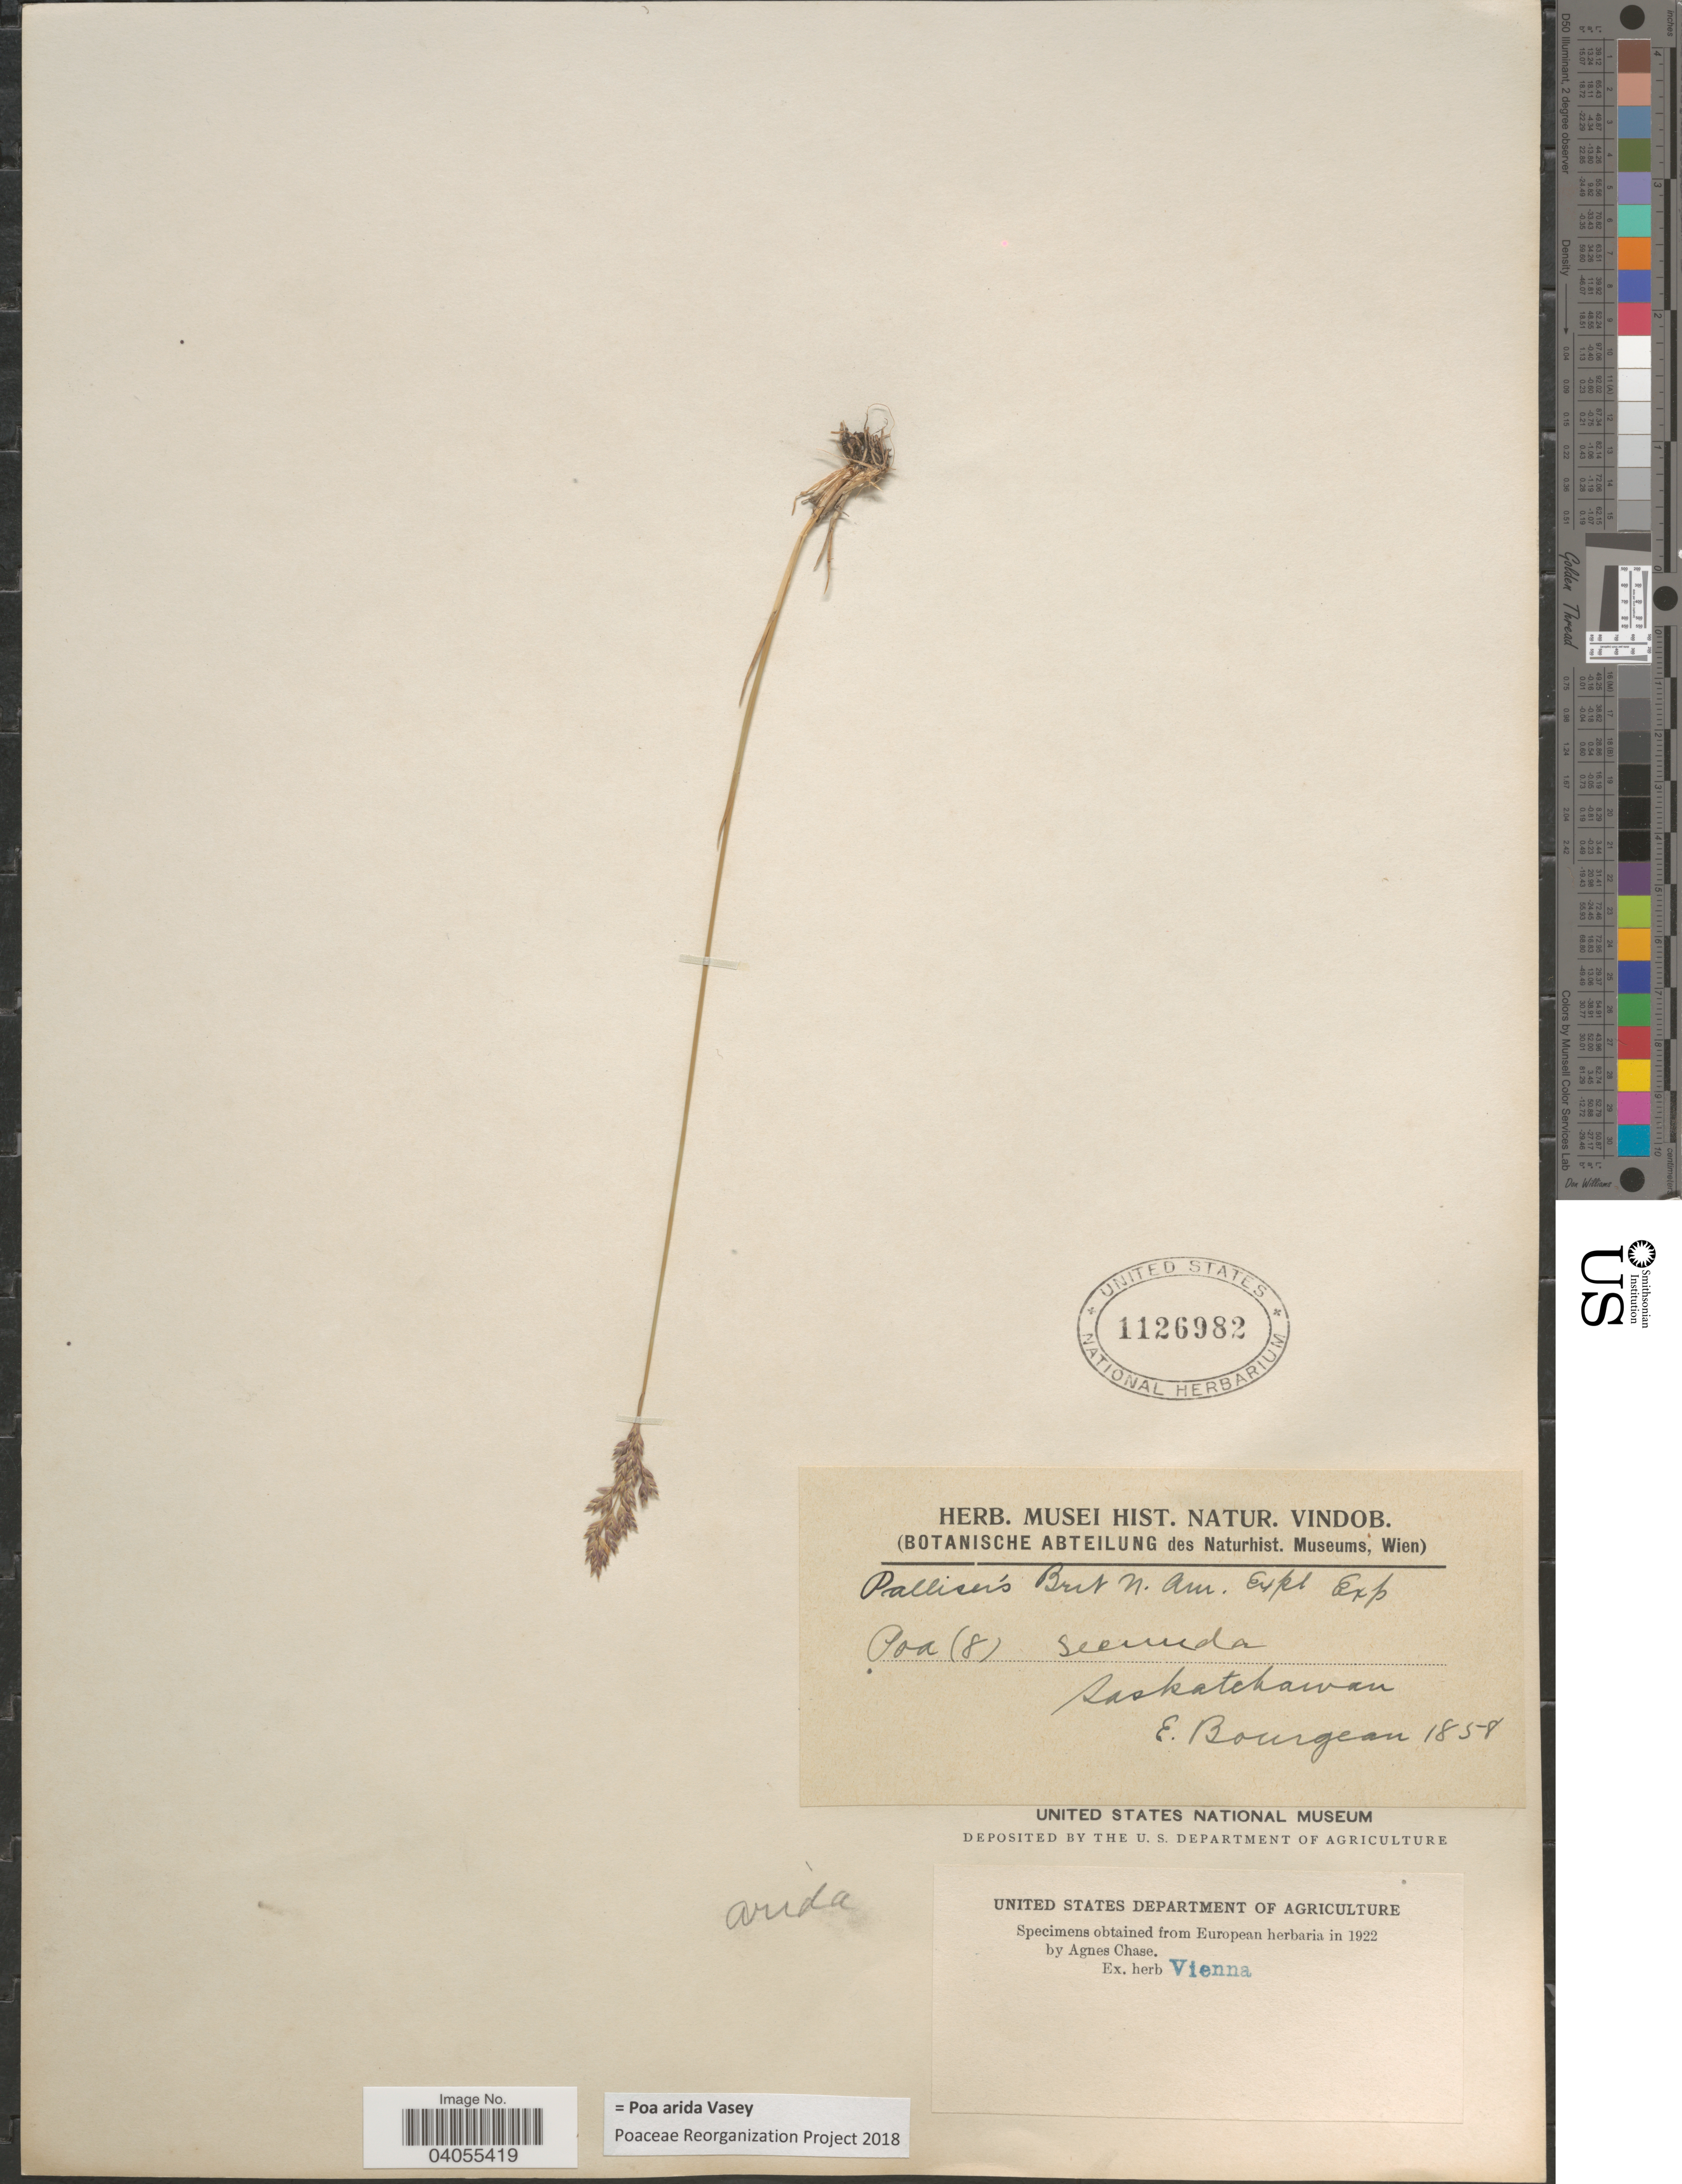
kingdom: Plantae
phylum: Tracheophyta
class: Liliopsida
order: Poales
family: Poaceae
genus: Poa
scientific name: Poa arida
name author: Vasey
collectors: E. Bourgeau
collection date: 1858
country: Canada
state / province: Saskatchewan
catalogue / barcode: US 1126982